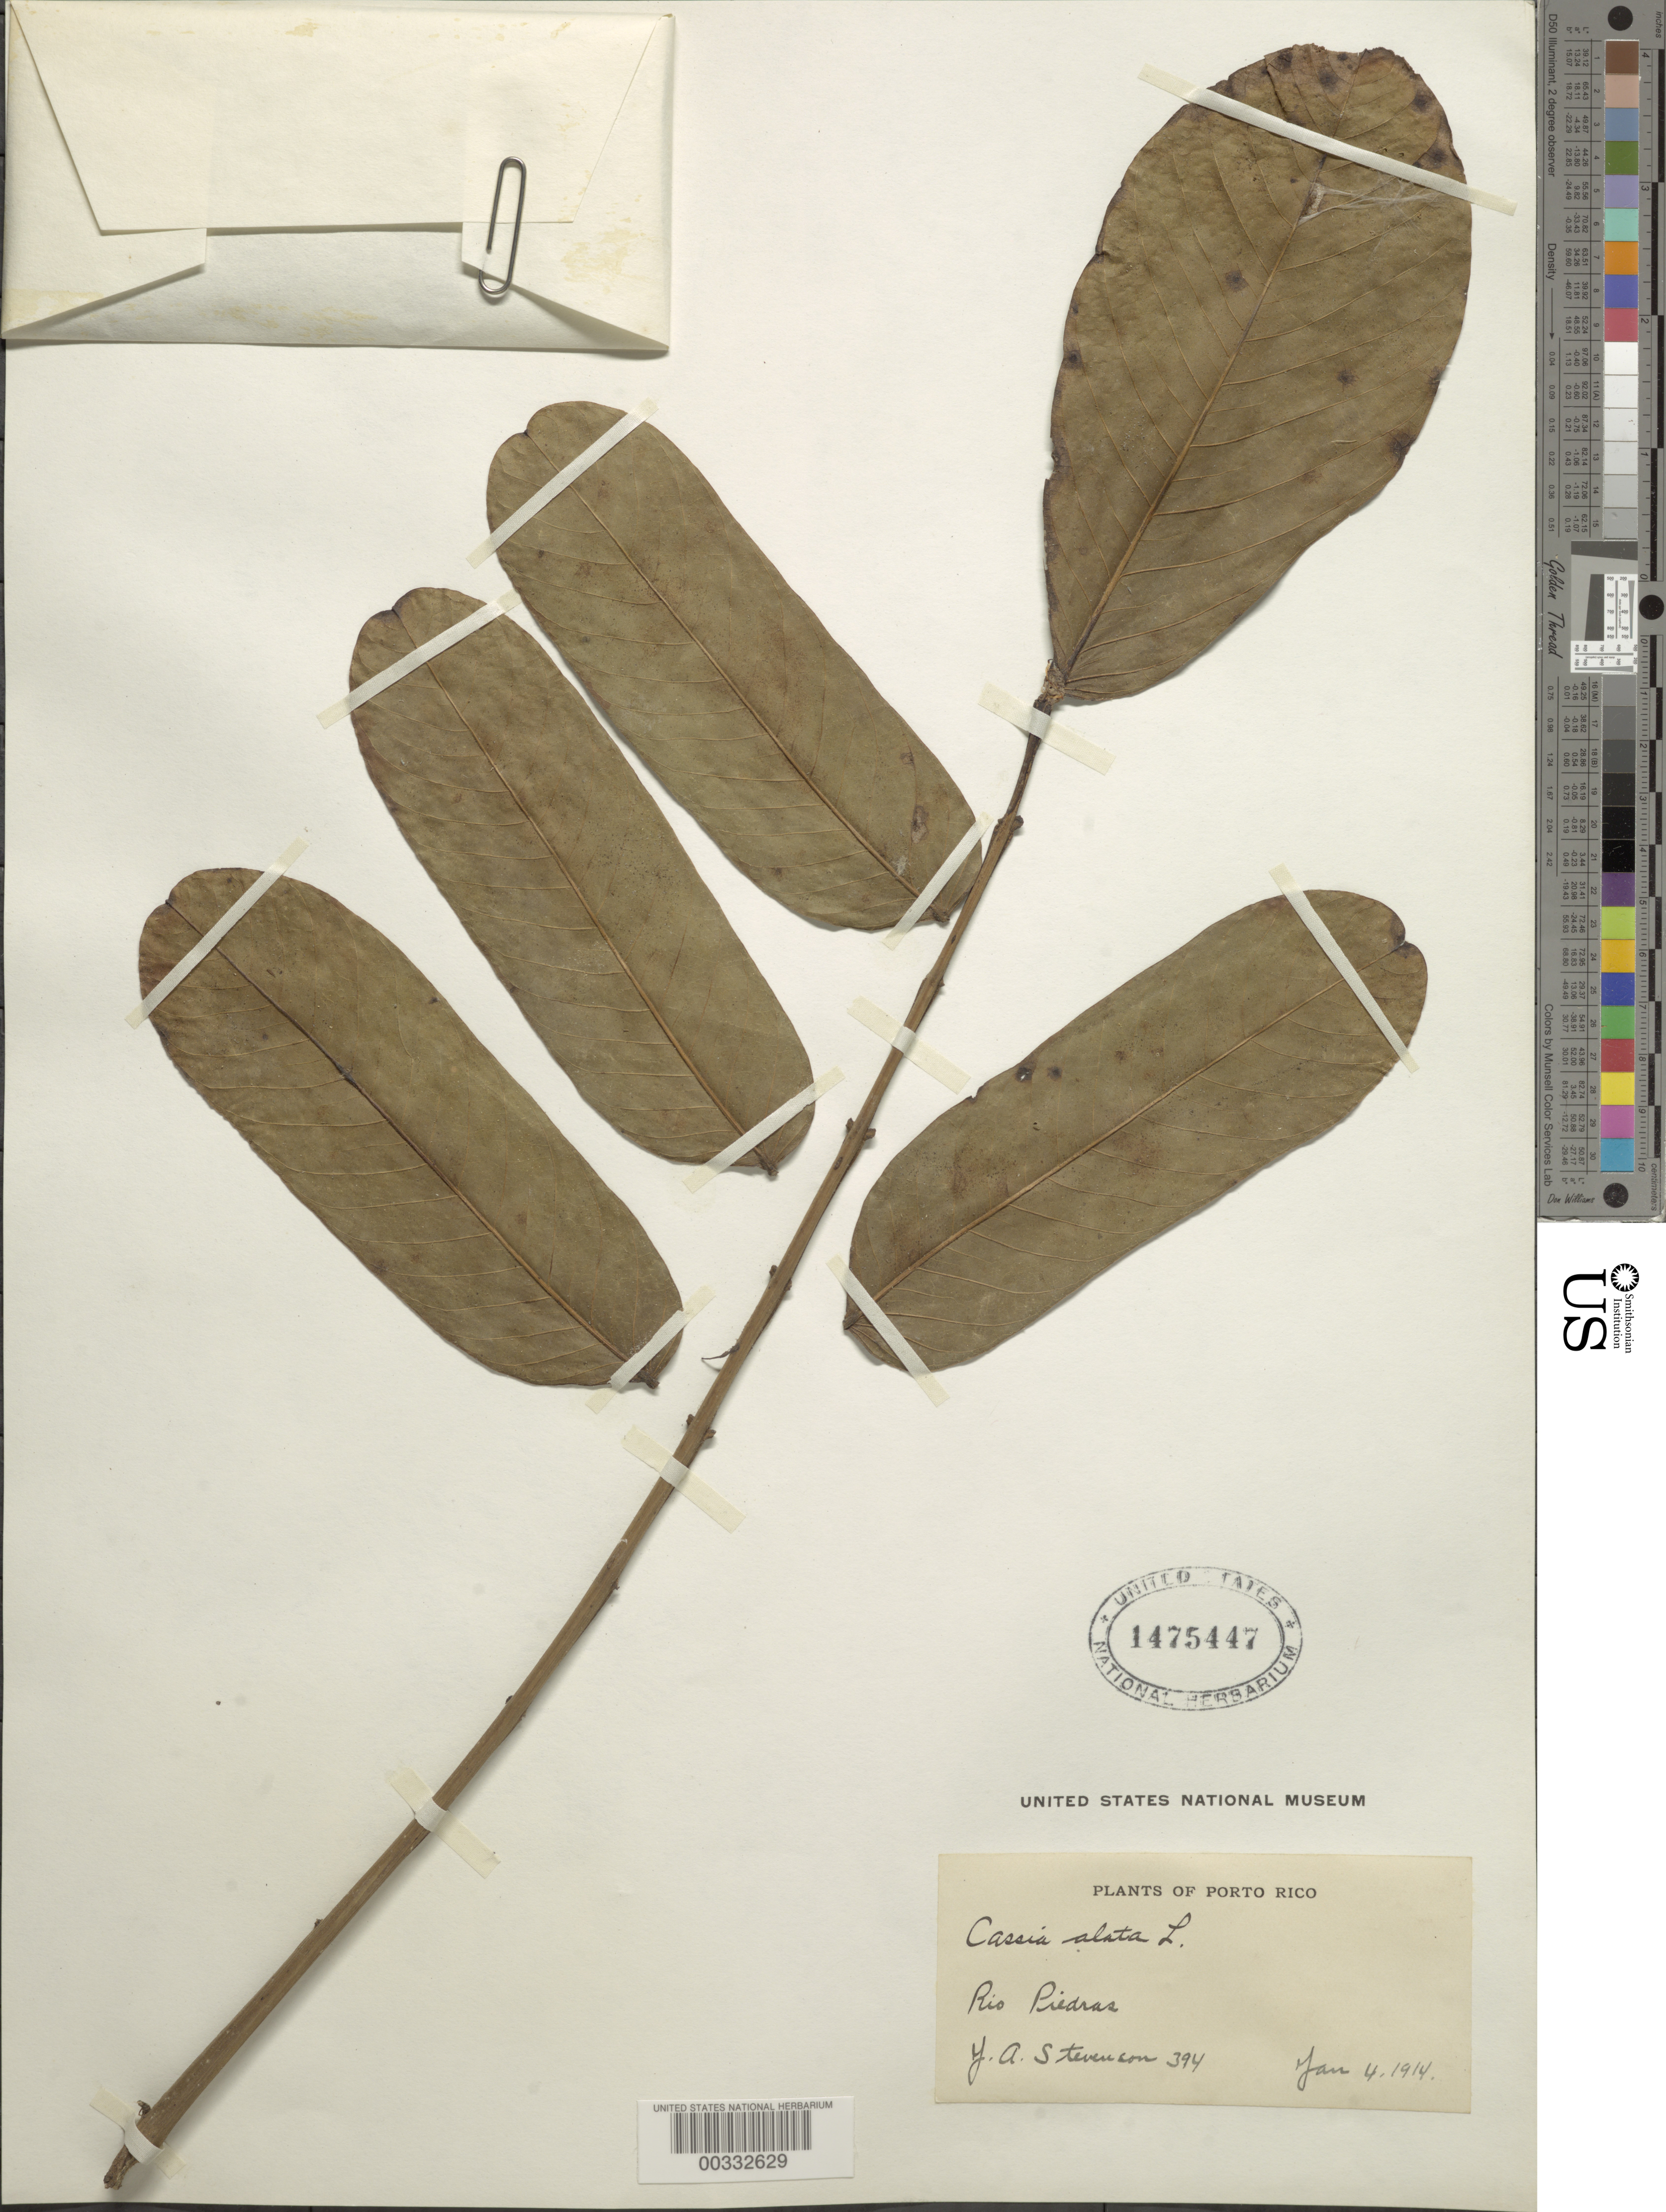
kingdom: Plantae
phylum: Tracheophyta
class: Magnoliopsida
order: Fabales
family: Fabaceae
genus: Senna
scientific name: Senna alata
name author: (L.) Roxb.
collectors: J. Stevenson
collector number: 394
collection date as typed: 04 Jan 1914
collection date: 1914-01-04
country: Puerto Rico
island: Greater Antilles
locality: Rio piedras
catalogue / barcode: US 1475447